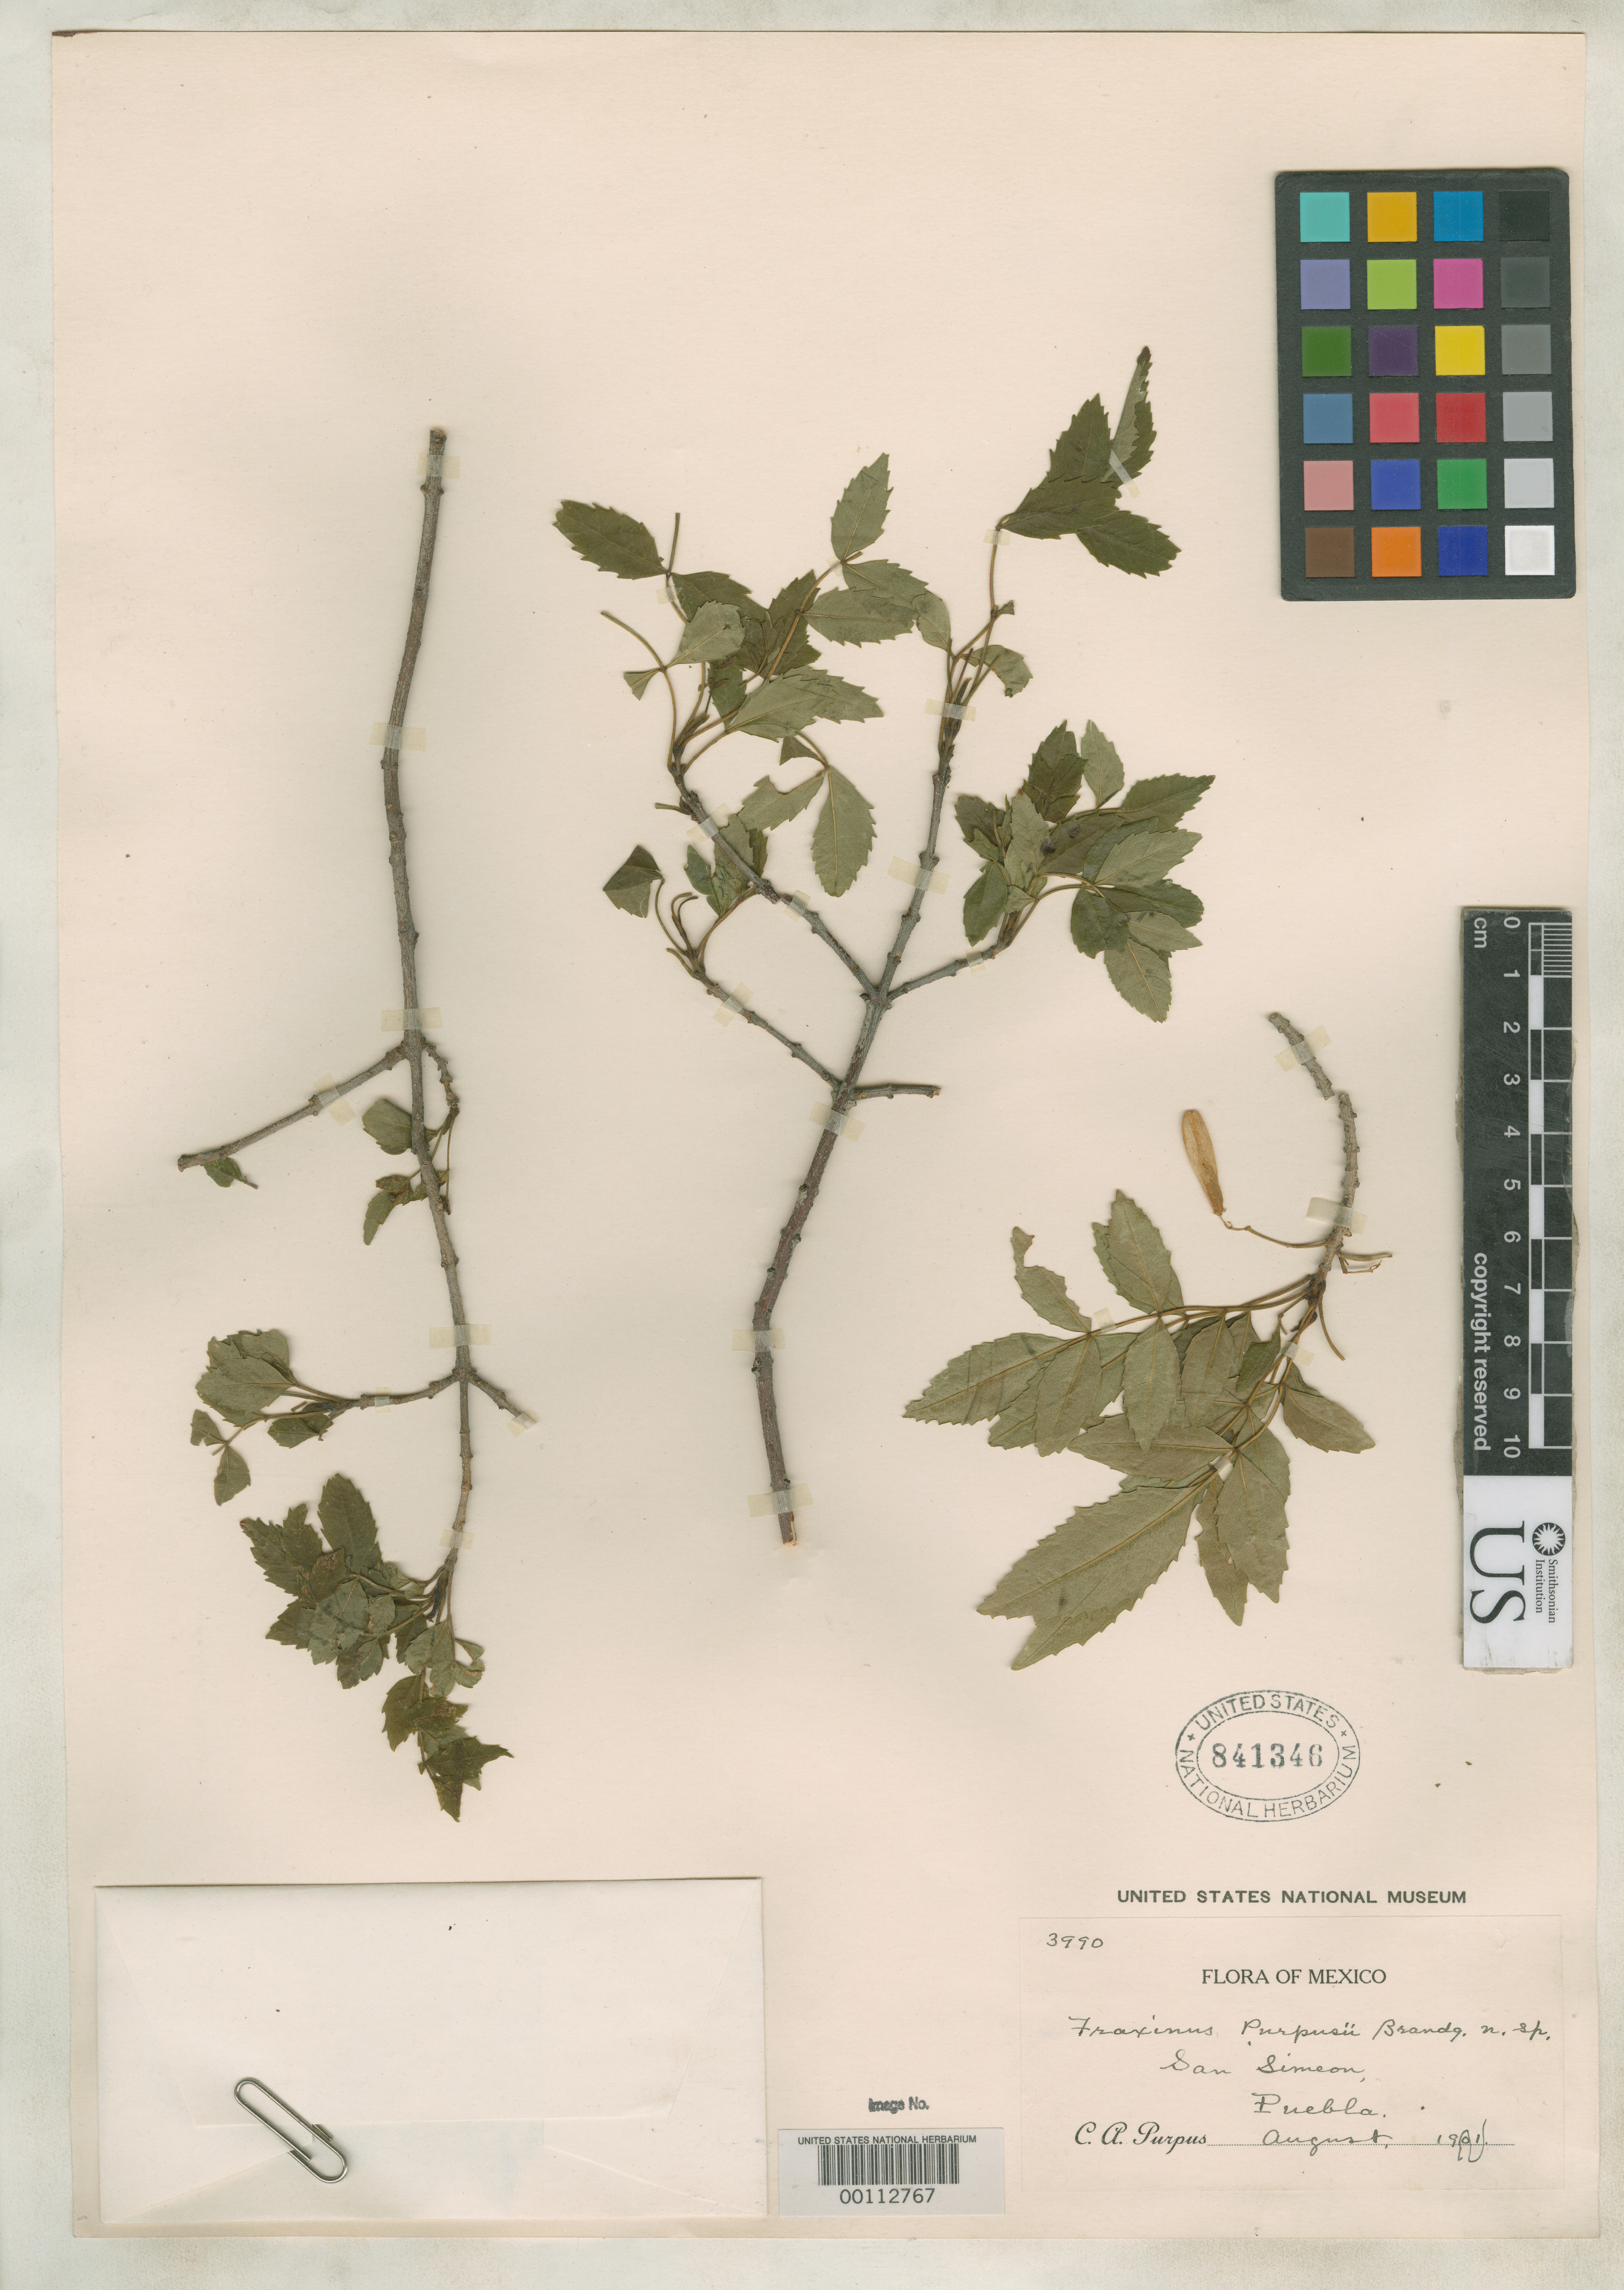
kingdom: Plantae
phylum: Tracheophyta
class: Magnoliopsida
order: Lamiales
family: Oleaceae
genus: Fraxinus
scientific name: Fraxinus purpusii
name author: Brandegee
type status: Isosyntype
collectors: C. A. Purpus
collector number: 3990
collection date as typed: Aug 1910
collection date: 1910-08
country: Mexico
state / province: Puebla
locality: San Simon.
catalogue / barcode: US 841346